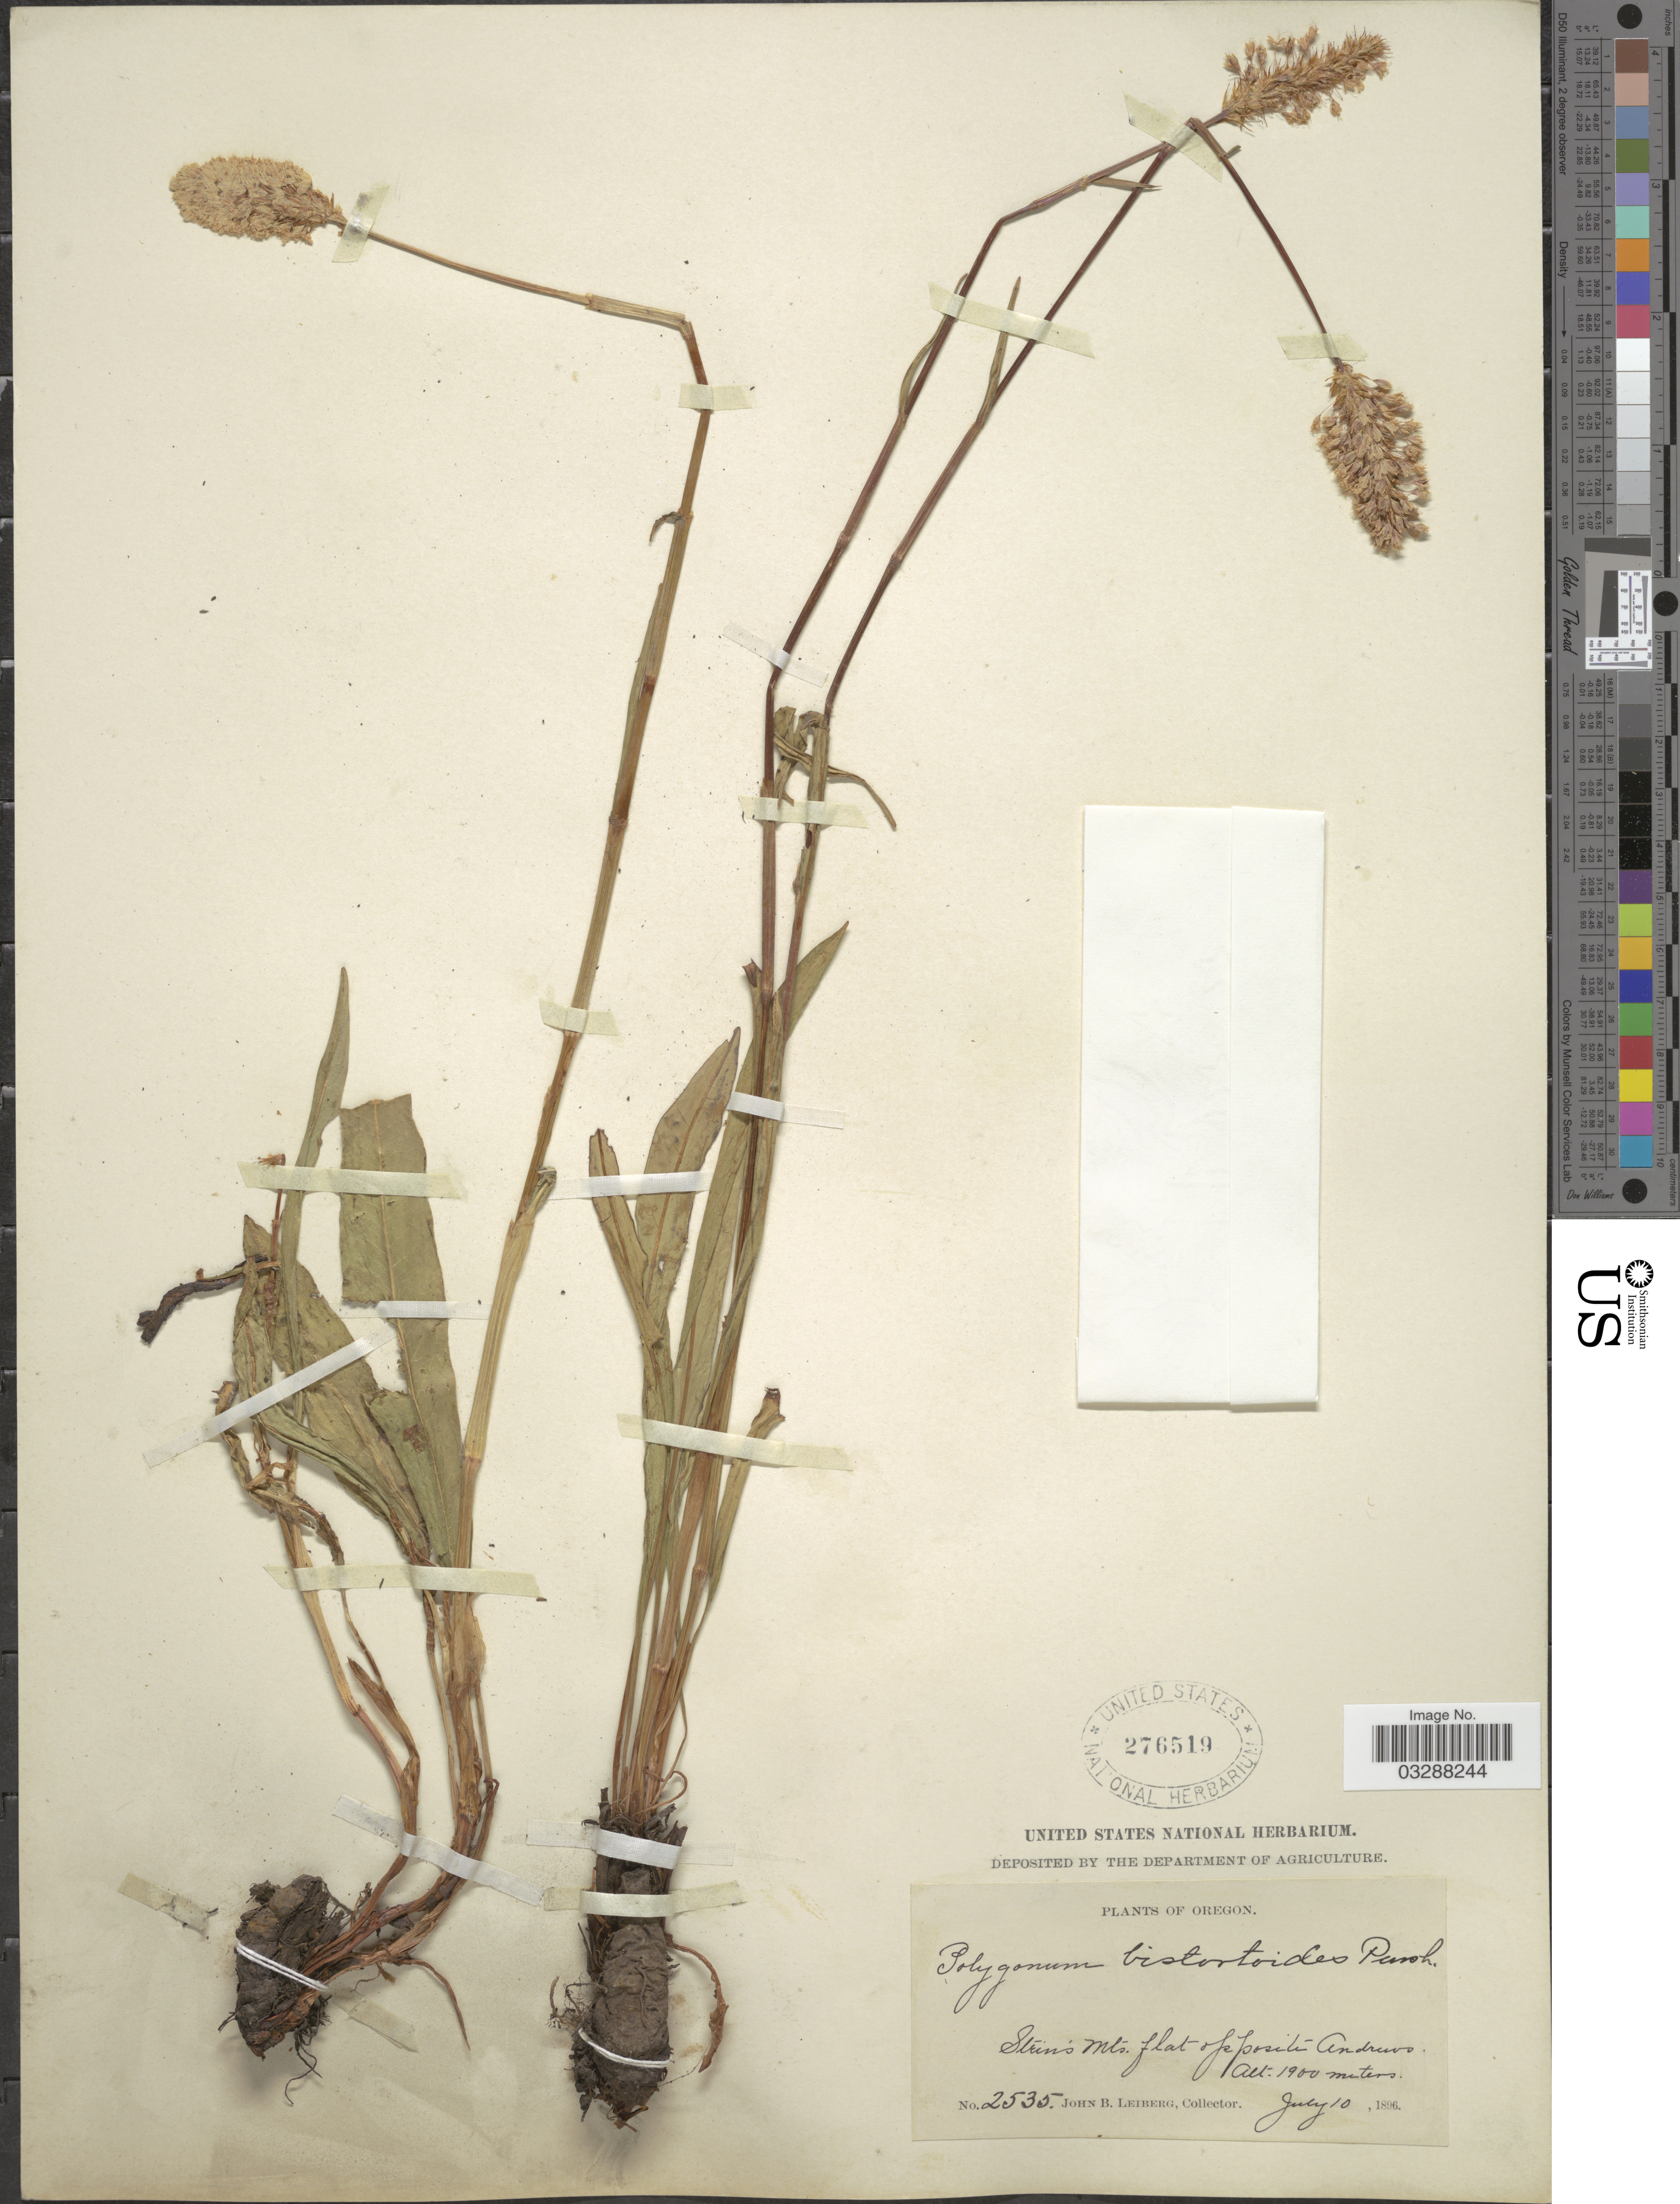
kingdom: Plantae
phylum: Tracheophyta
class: Magnoliopsida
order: Caryophyllales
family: Polygonaceae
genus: Bistorta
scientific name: Bistorta bistortoides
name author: (Pursh) Small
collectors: J. B. Leiberg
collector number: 2535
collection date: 1896-07-10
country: United States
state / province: Oregon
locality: Stein's Mts, flat opposite Andrews.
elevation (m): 1900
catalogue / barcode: US 276519